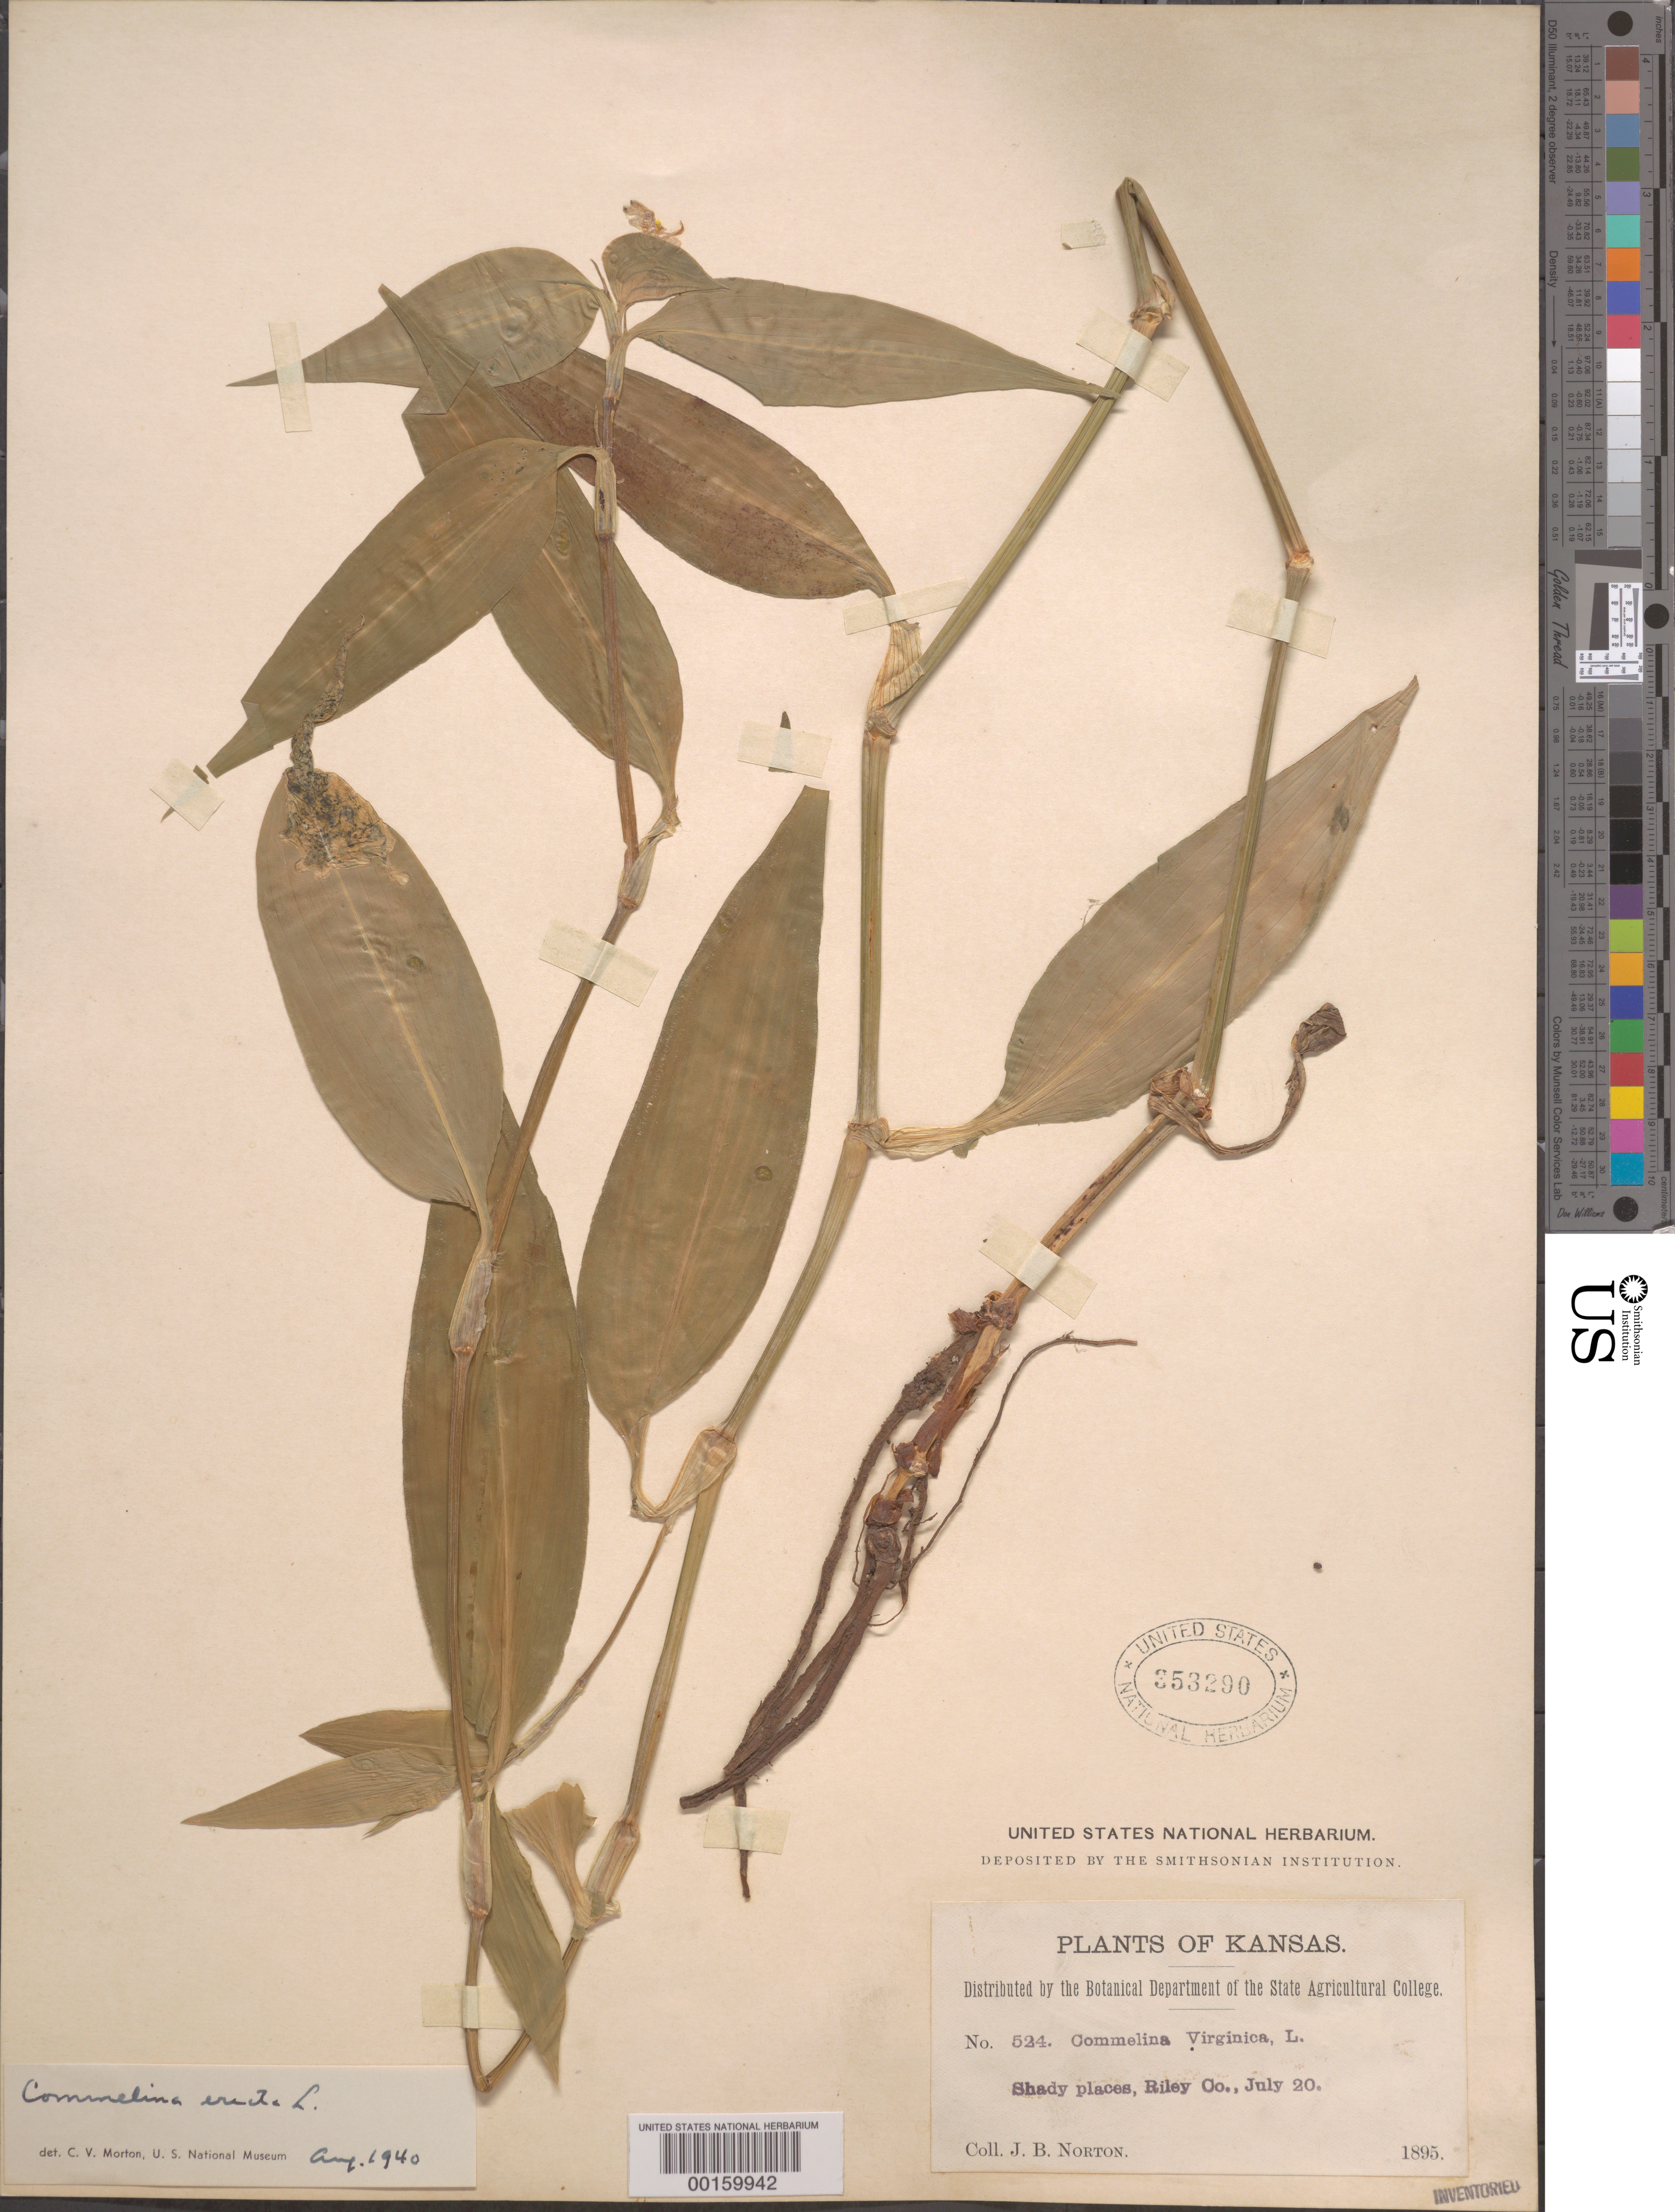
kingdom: Plantae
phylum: Tracheophyta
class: Liliopsida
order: Commelinales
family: Commelinaceae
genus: Commelina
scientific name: Commelina erecta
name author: L.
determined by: Morton, C. V.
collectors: J. Norton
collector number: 524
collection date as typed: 20 Jul 1895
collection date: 1895-07-20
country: United States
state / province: Kansas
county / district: Riley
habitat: Shady places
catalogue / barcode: US 353290